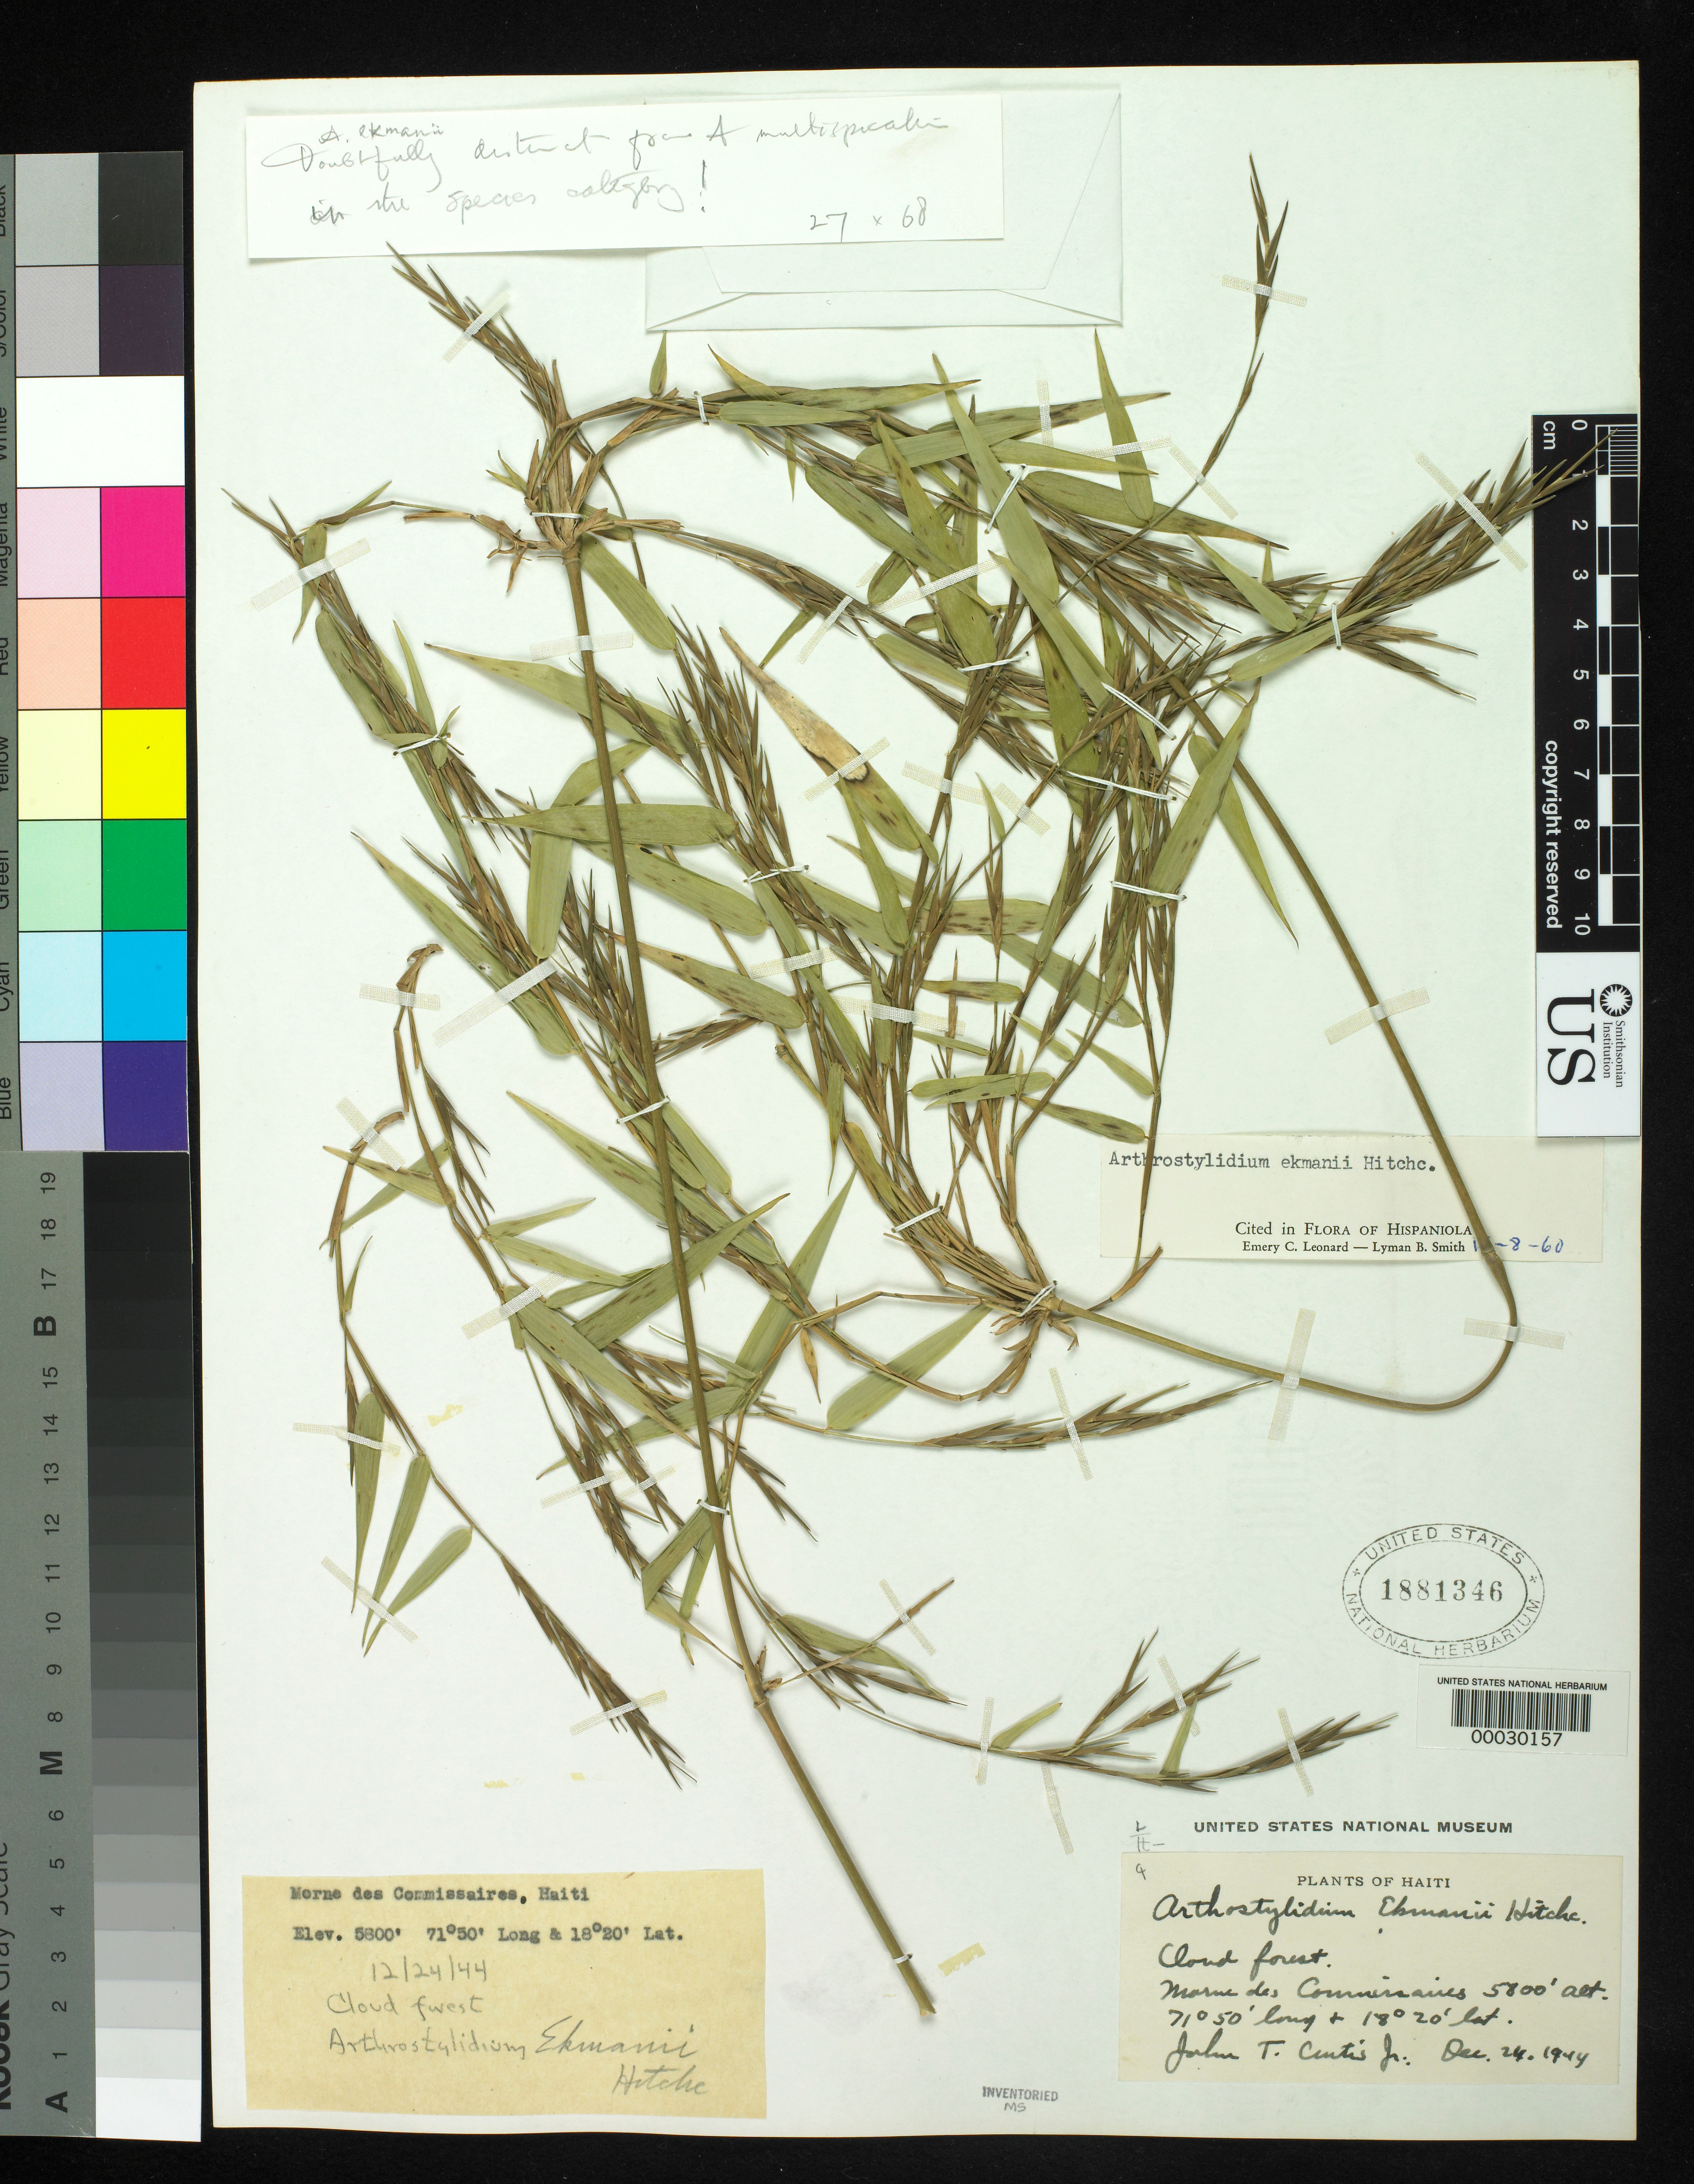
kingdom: Plantae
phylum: Tracheophyta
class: Liliopsida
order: Poales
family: Poaceae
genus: Arthrostylidium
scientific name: Arthrostylidium ekmanii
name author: Hitchc.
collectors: J. Curtis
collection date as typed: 24 Dec 1944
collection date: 1944-12-24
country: Haiti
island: Hispaniola Island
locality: Morne des commissaires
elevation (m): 1769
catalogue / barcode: US 1881346